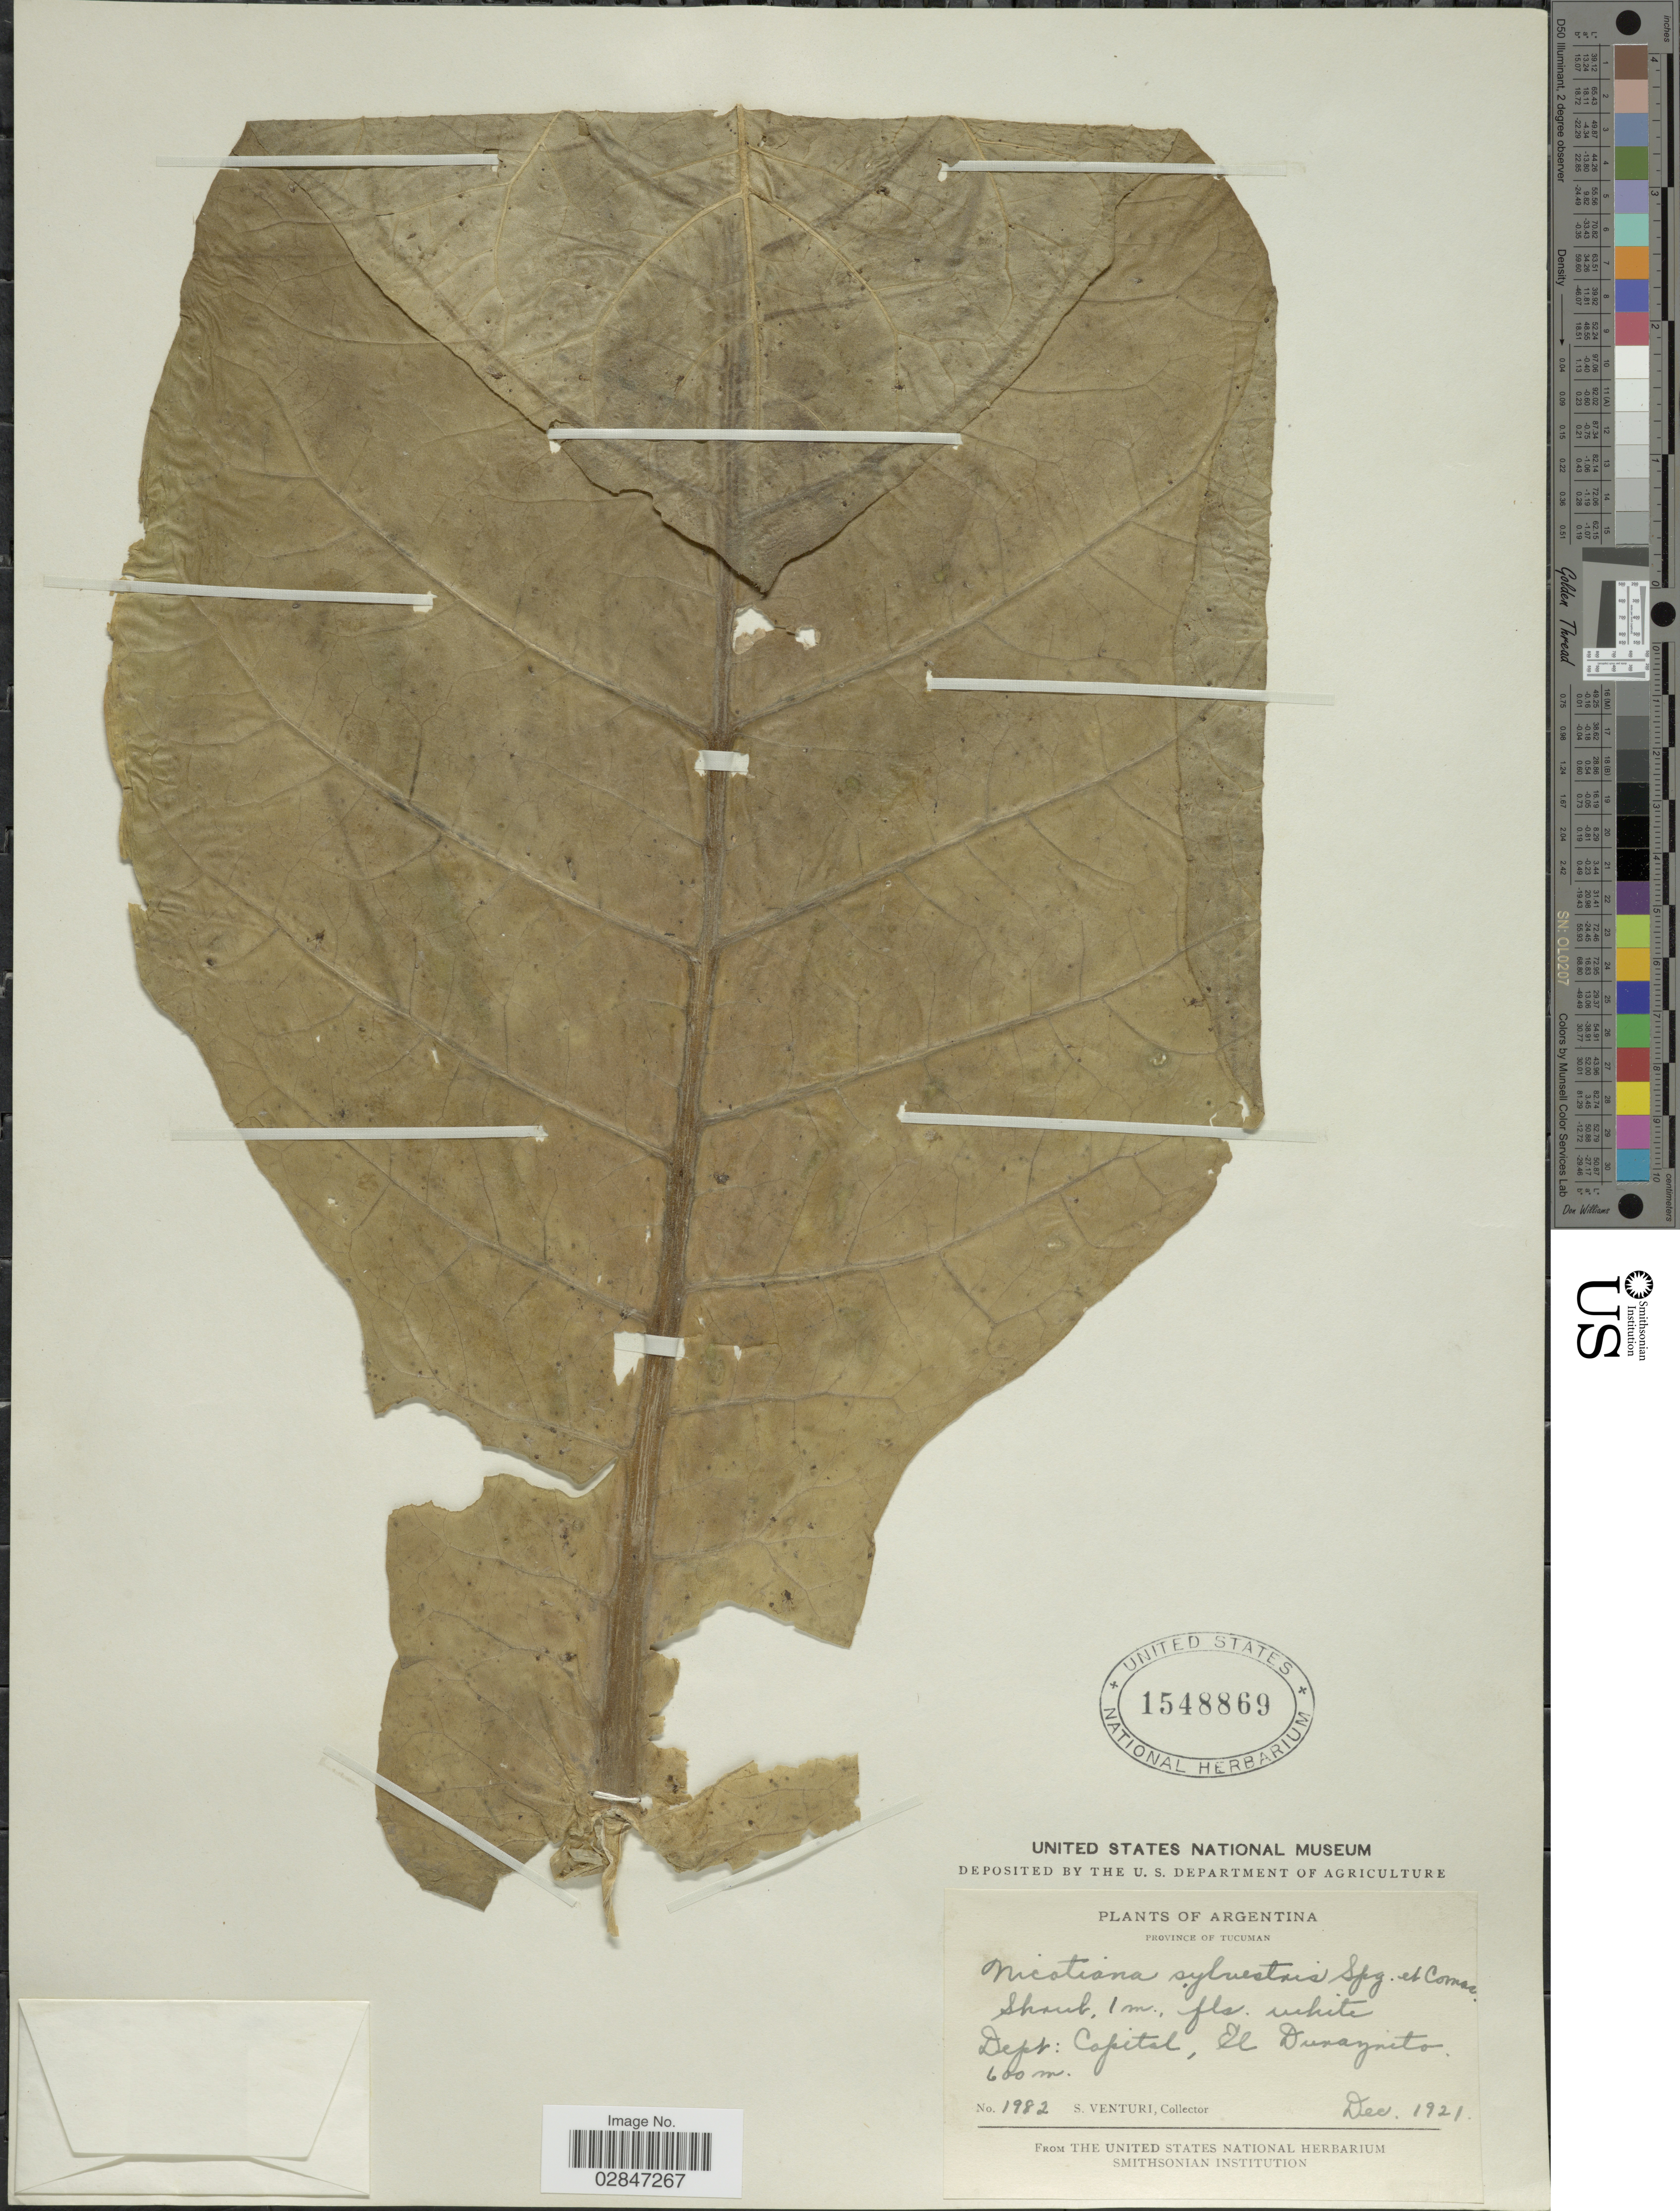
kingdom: Plantae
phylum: Tracheophyta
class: Magnoliopsida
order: Solanales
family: Solanaceae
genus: Nicotiana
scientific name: Nicotiana sylvestris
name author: Speg.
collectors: S. Venturi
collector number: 1982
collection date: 1921-12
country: Argentina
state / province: Tucuman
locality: Province of Tucuman, Dept: Capital, El Duraynito.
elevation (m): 600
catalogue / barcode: US 1548869